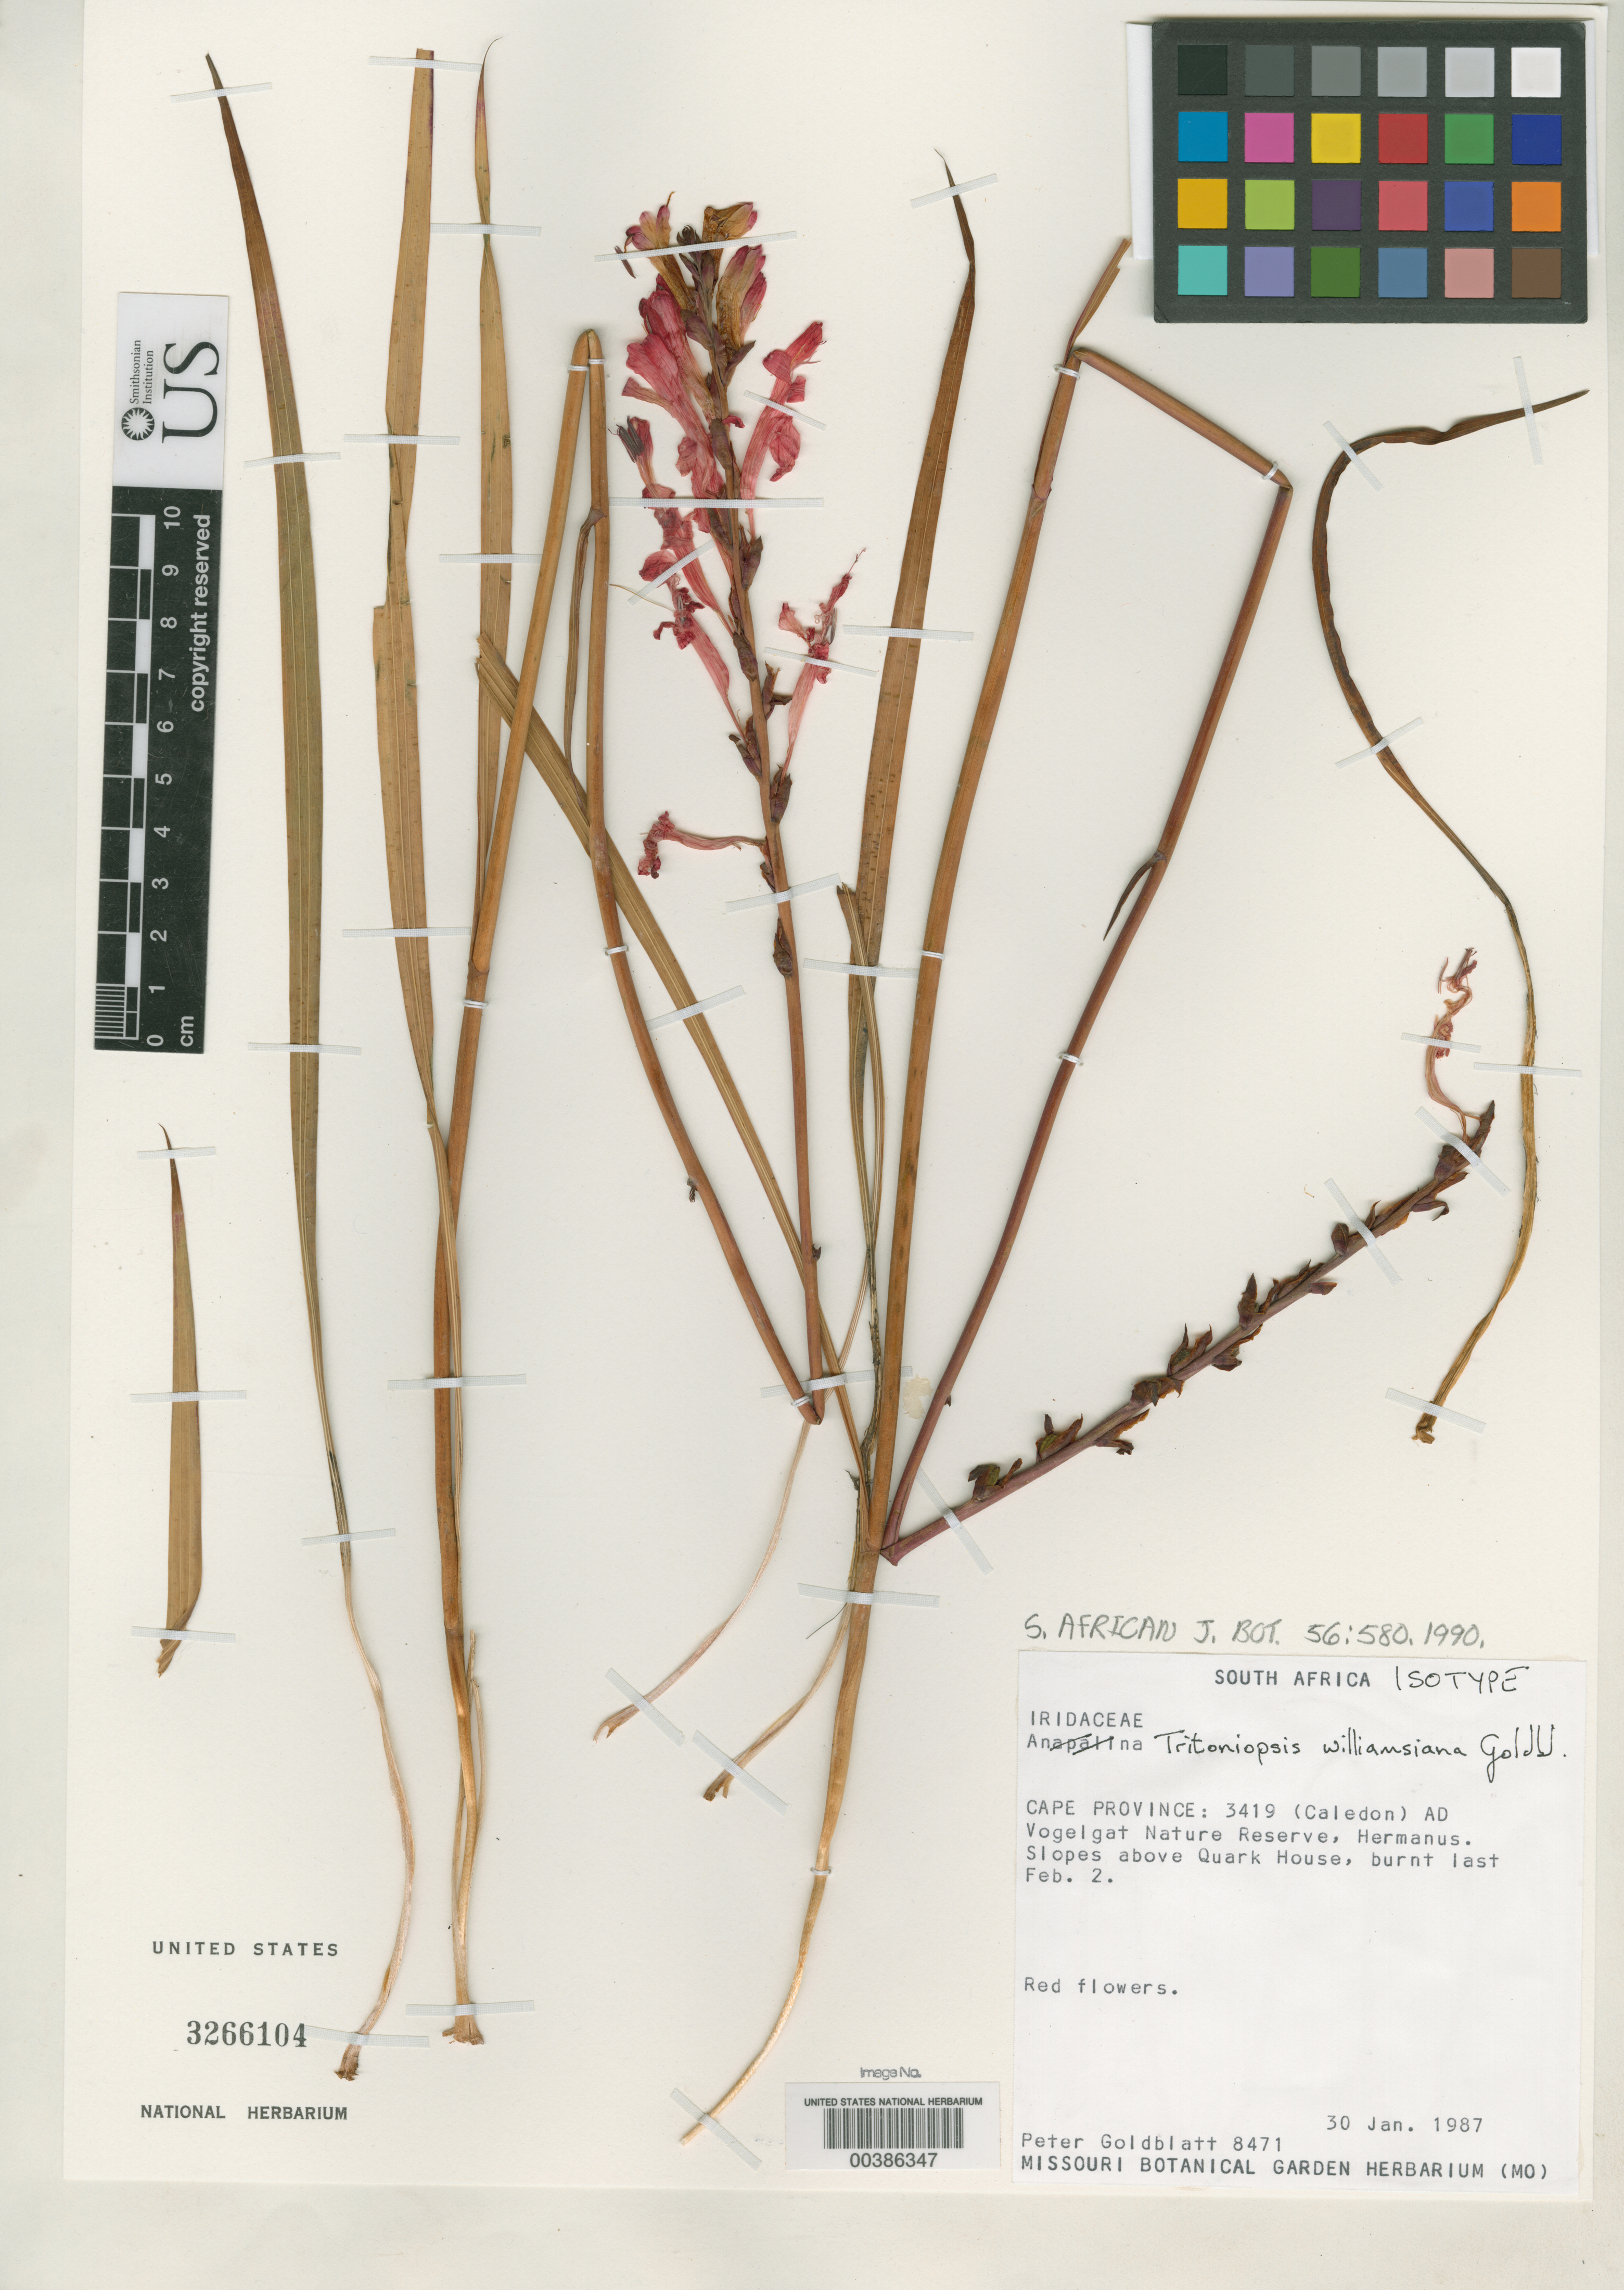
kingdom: Plantae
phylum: Tracheophyta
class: Liliopsida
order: Asparagales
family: Iridaceae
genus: Tritoniopsis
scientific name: Tritoniopsis williamsiana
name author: Goldblatt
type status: Isotype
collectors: P. Goldblatt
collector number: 8471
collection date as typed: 30 Jan 1987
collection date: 1987-01-30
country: South Africa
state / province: Western Cape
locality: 34.19 (Calderon) Advogelgat Nature Reserve, Hermanus, slopes above Quark House.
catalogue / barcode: US 3266104